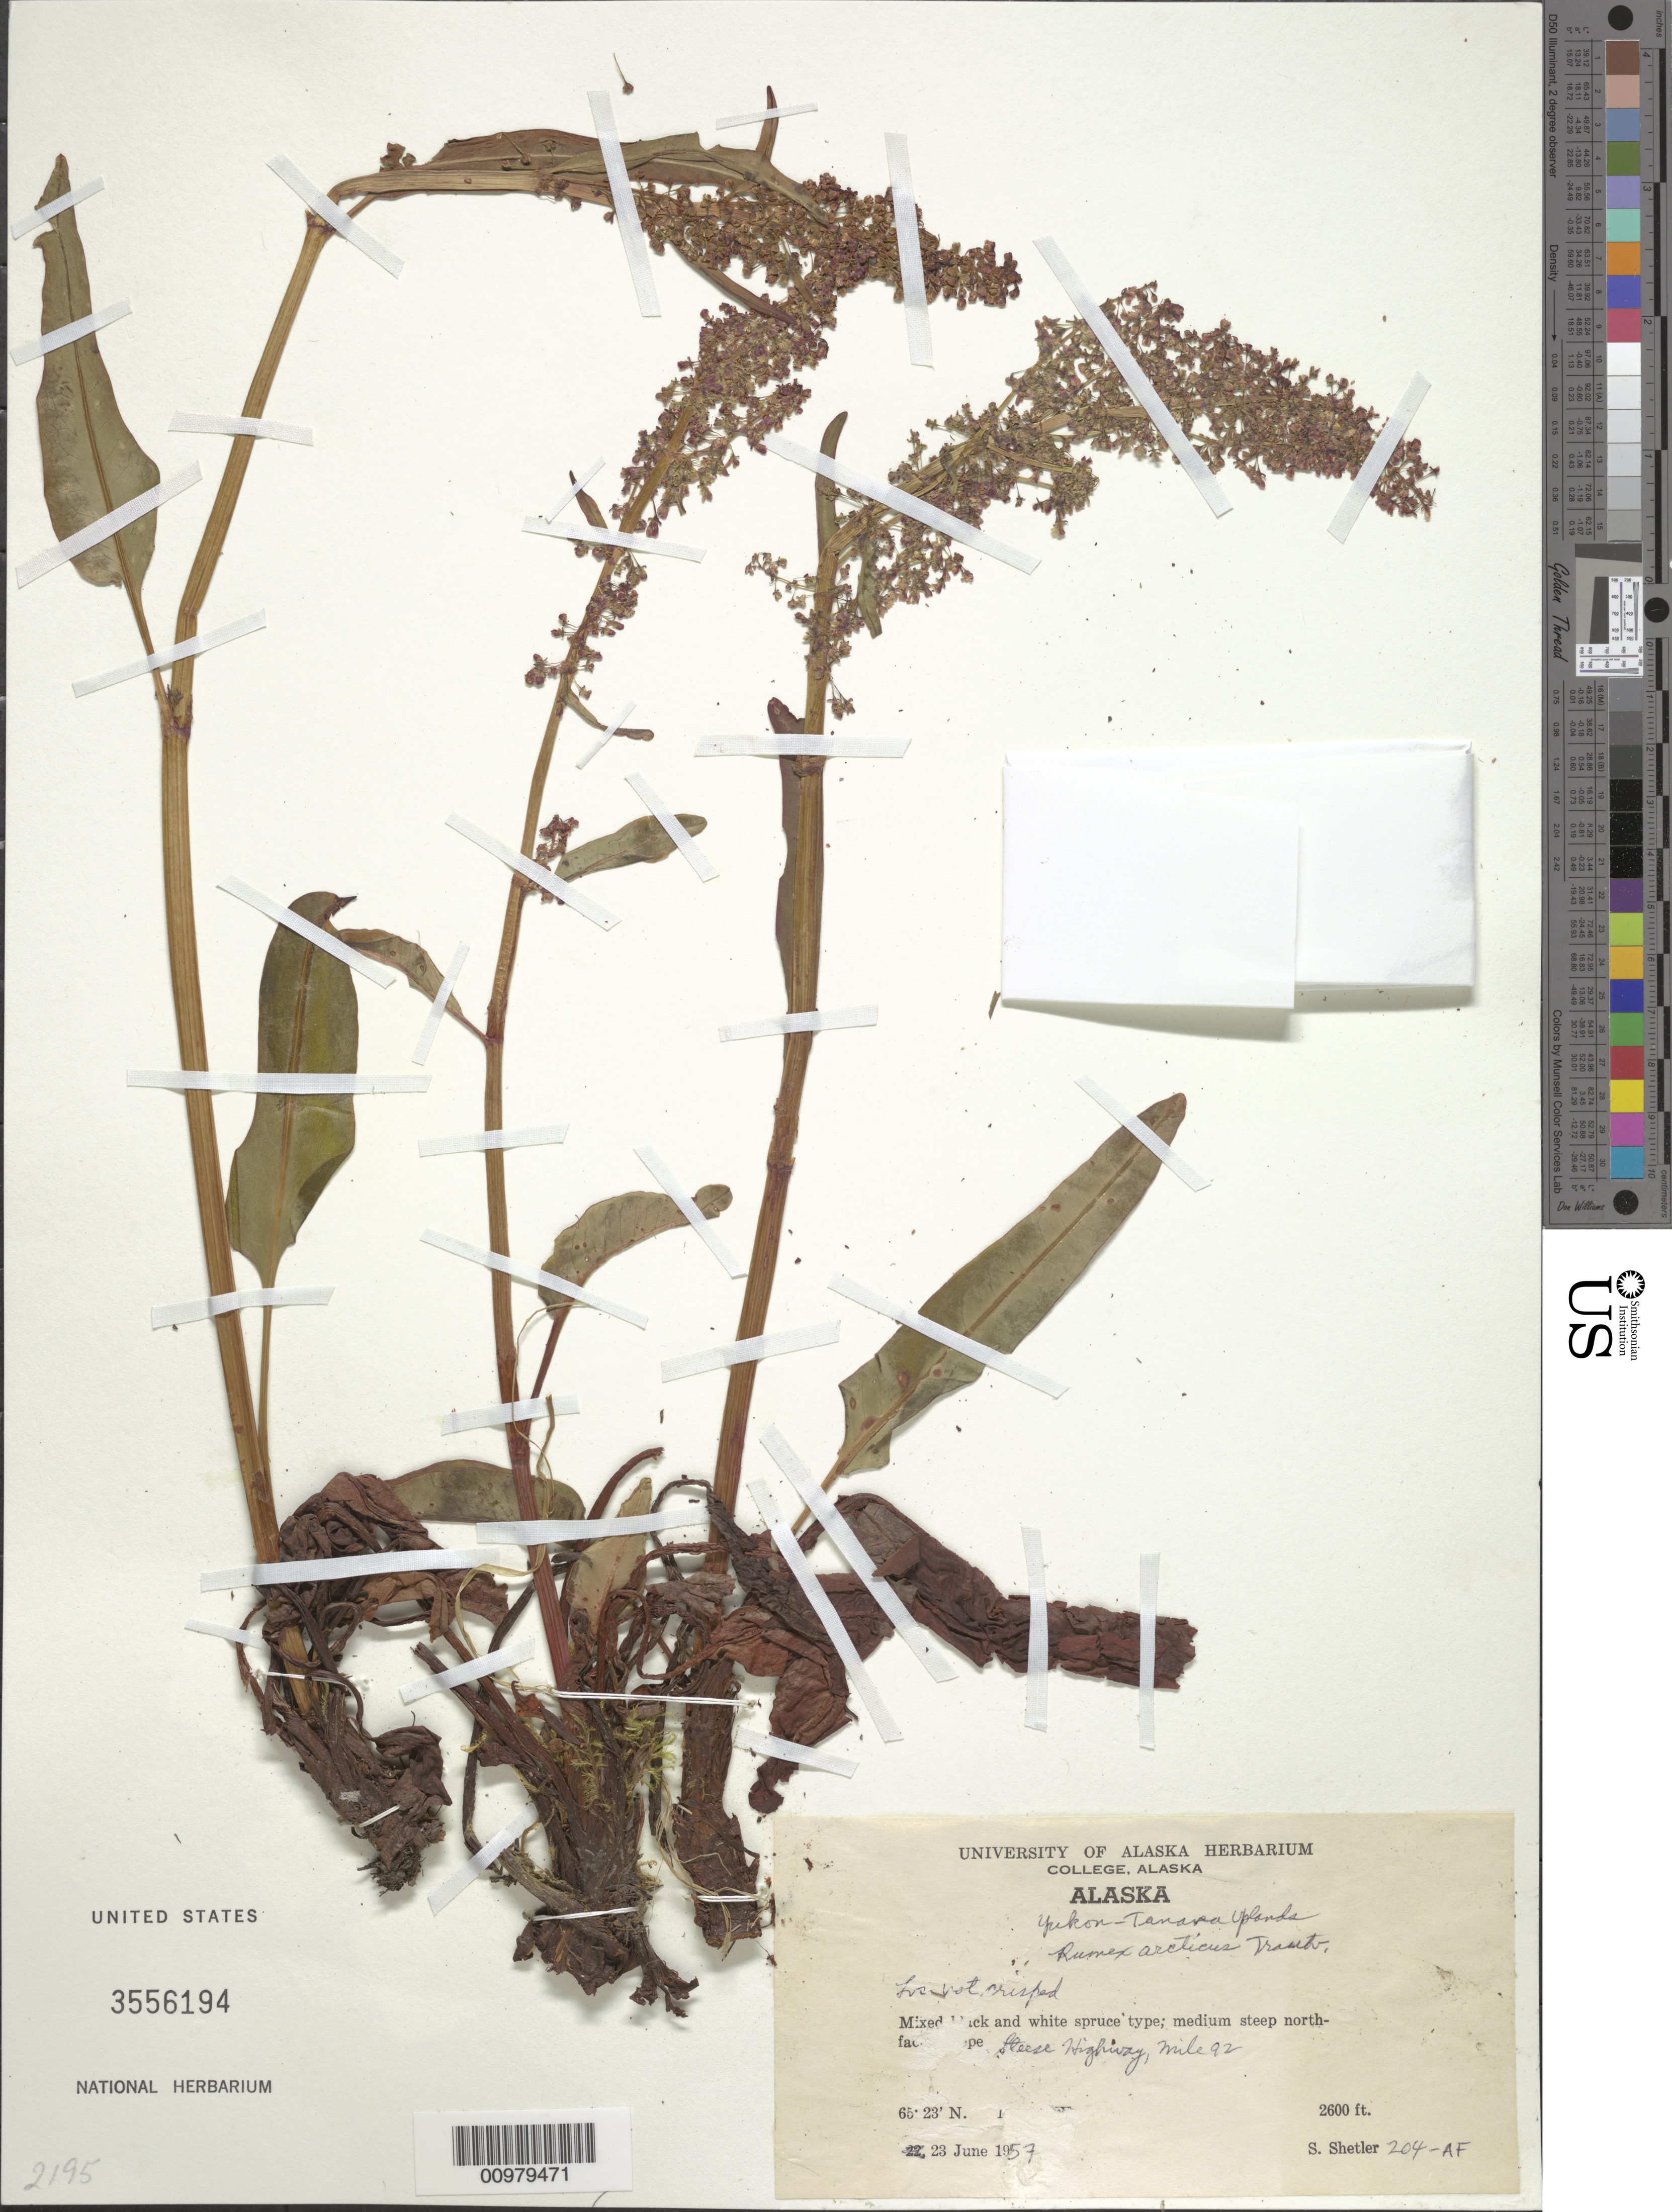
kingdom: Plantae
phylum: Tracheophyta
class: Magnoliopsida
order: Caryophyllales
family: Polygonaceae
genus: Rumex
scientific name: Rumex arcticus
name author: Trautv.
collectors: S. Shetler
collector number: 204-AF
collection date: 1957-06-23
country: United States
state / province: Alaska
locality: Medium steep north-face slope. Steese Highway, mile 92.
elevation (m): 792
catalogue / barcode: US 3556194